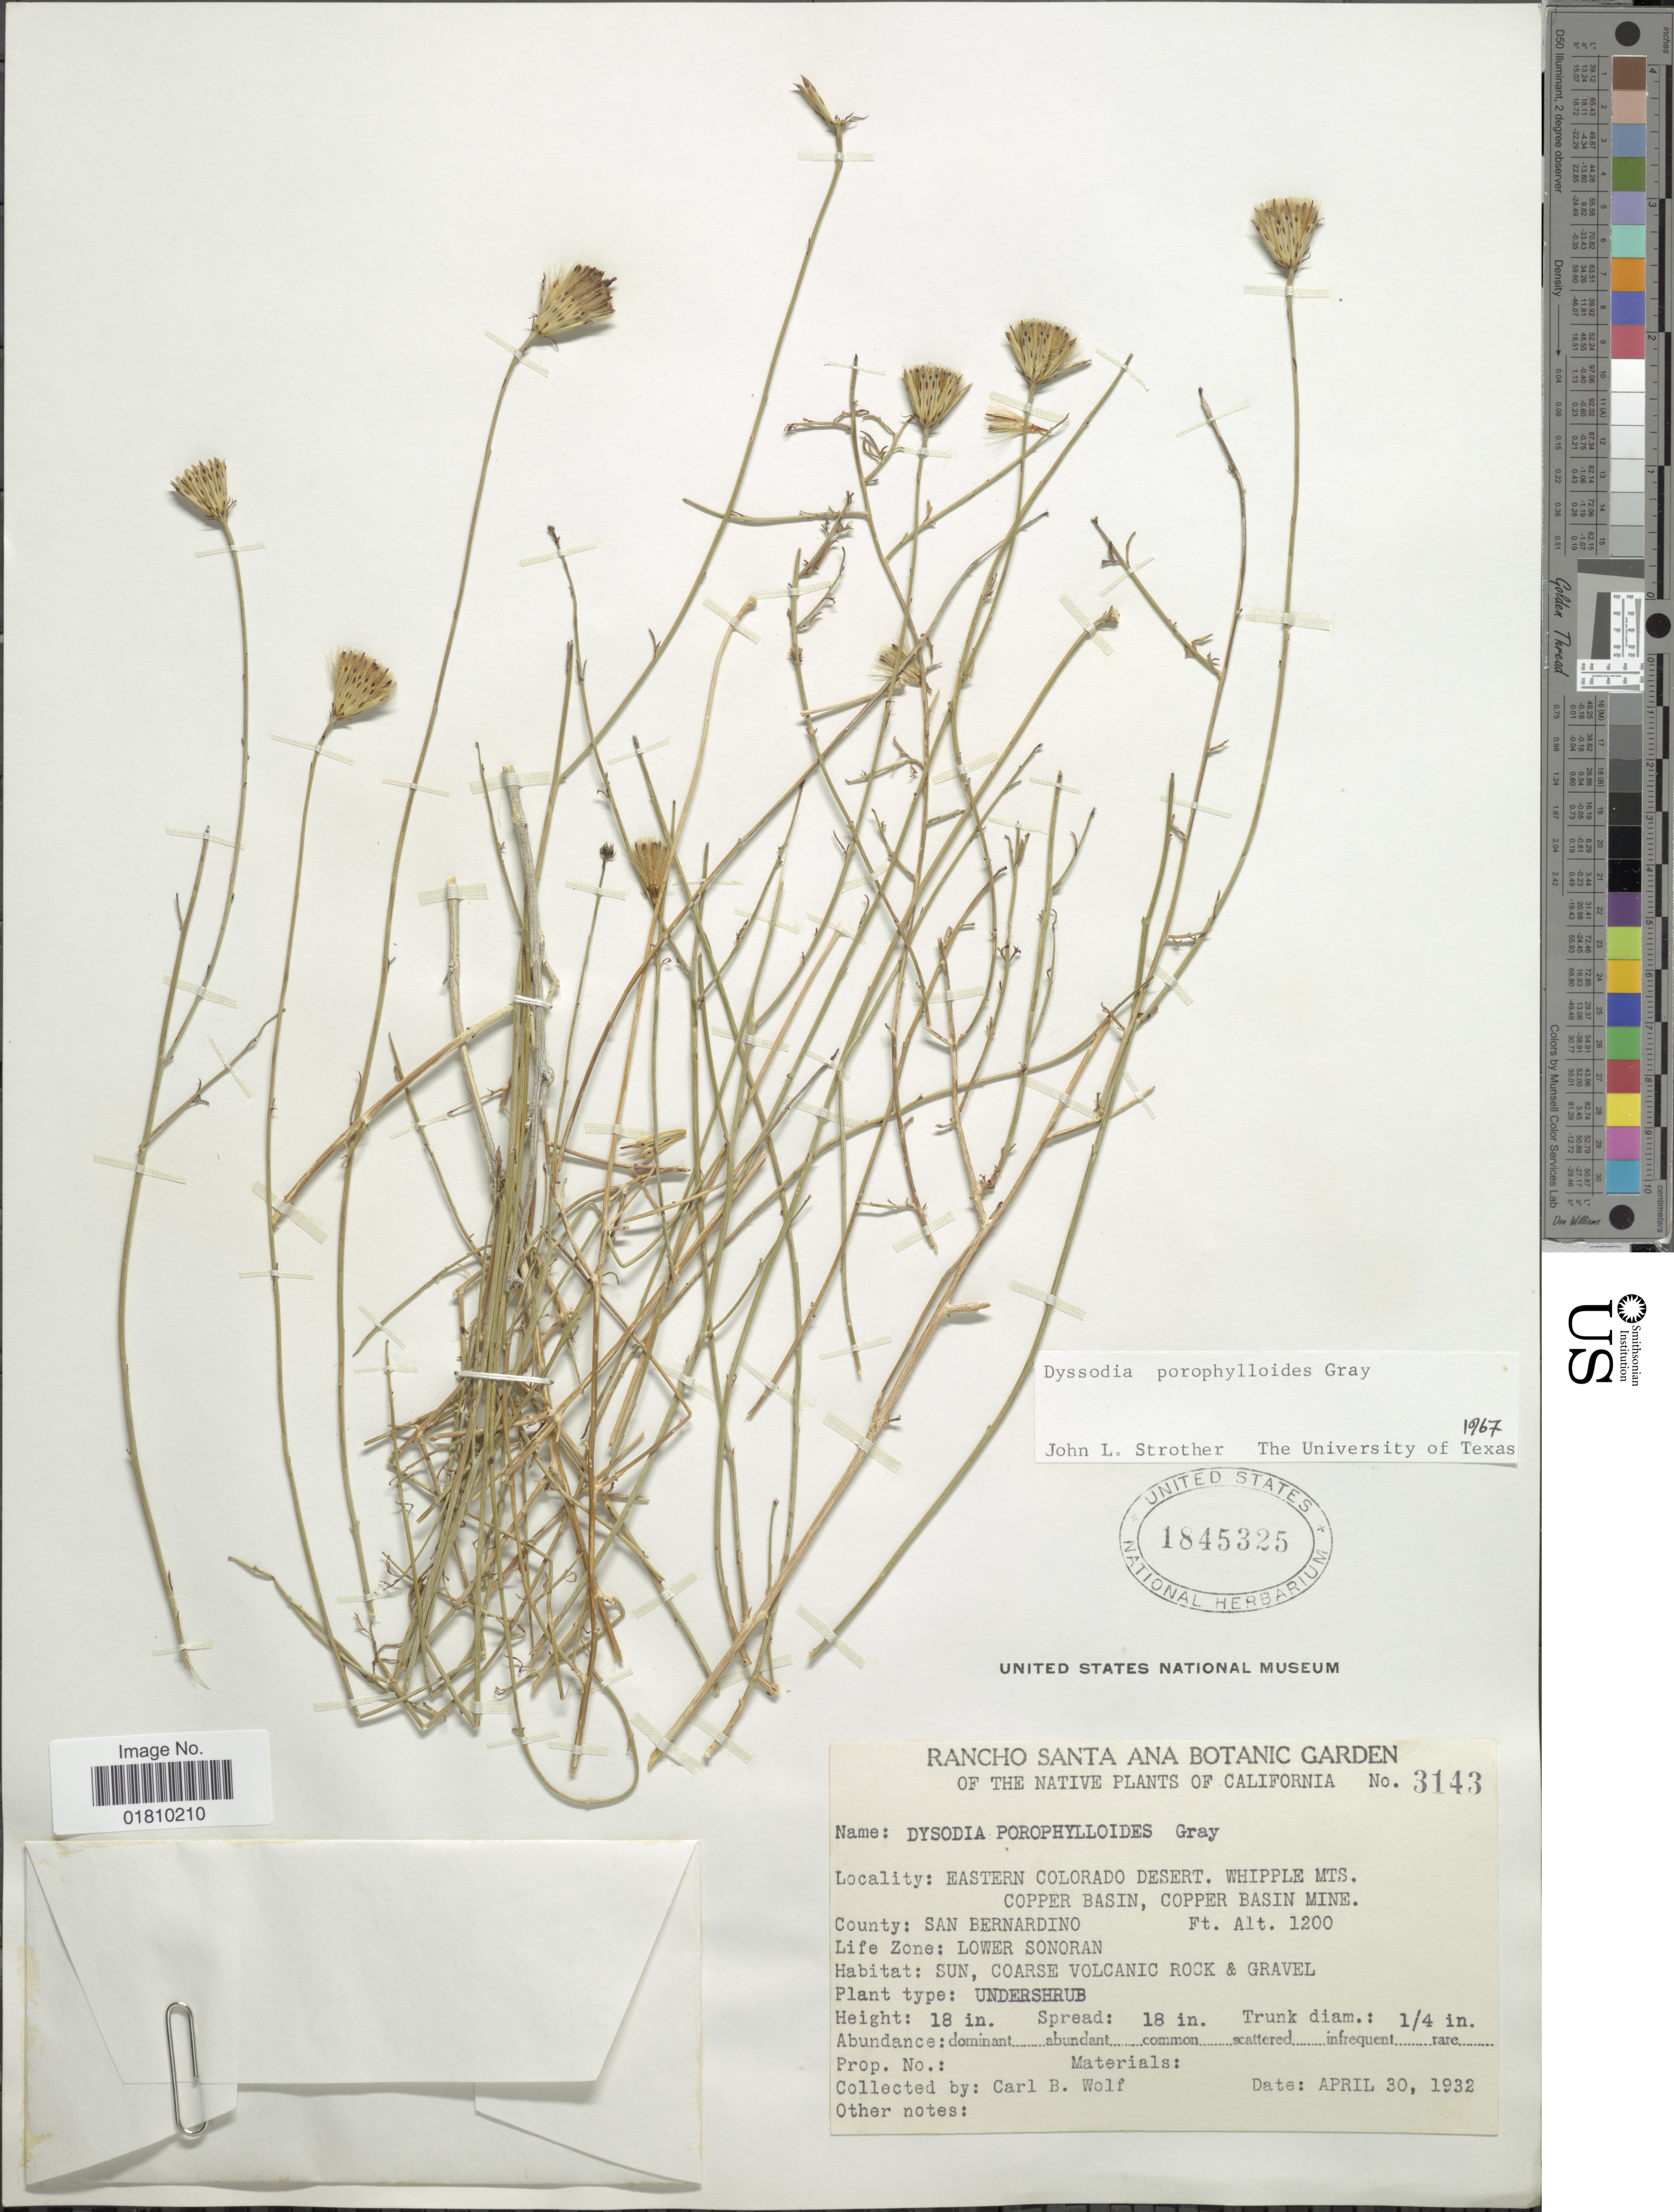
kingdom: Plantae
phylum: Tracheophyta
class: Magnoliopsida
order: Asterales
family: Asteraceae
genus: Adenophyllum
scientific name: Adenophyllum porophylloides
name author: (A. Gray) Strother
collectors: C. B. Wolf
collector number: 3143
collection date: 1932-04-30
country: United States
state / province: California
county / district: San Bernardino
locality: Native, Eastern Colorado Desert, Whipple Mts., Copper Basin, Copper Basin Mine, County: San Bernardino, Lower Sonoran, Coarse Volcanic Rock & Gravel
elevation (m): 366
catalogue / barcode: US 1845325